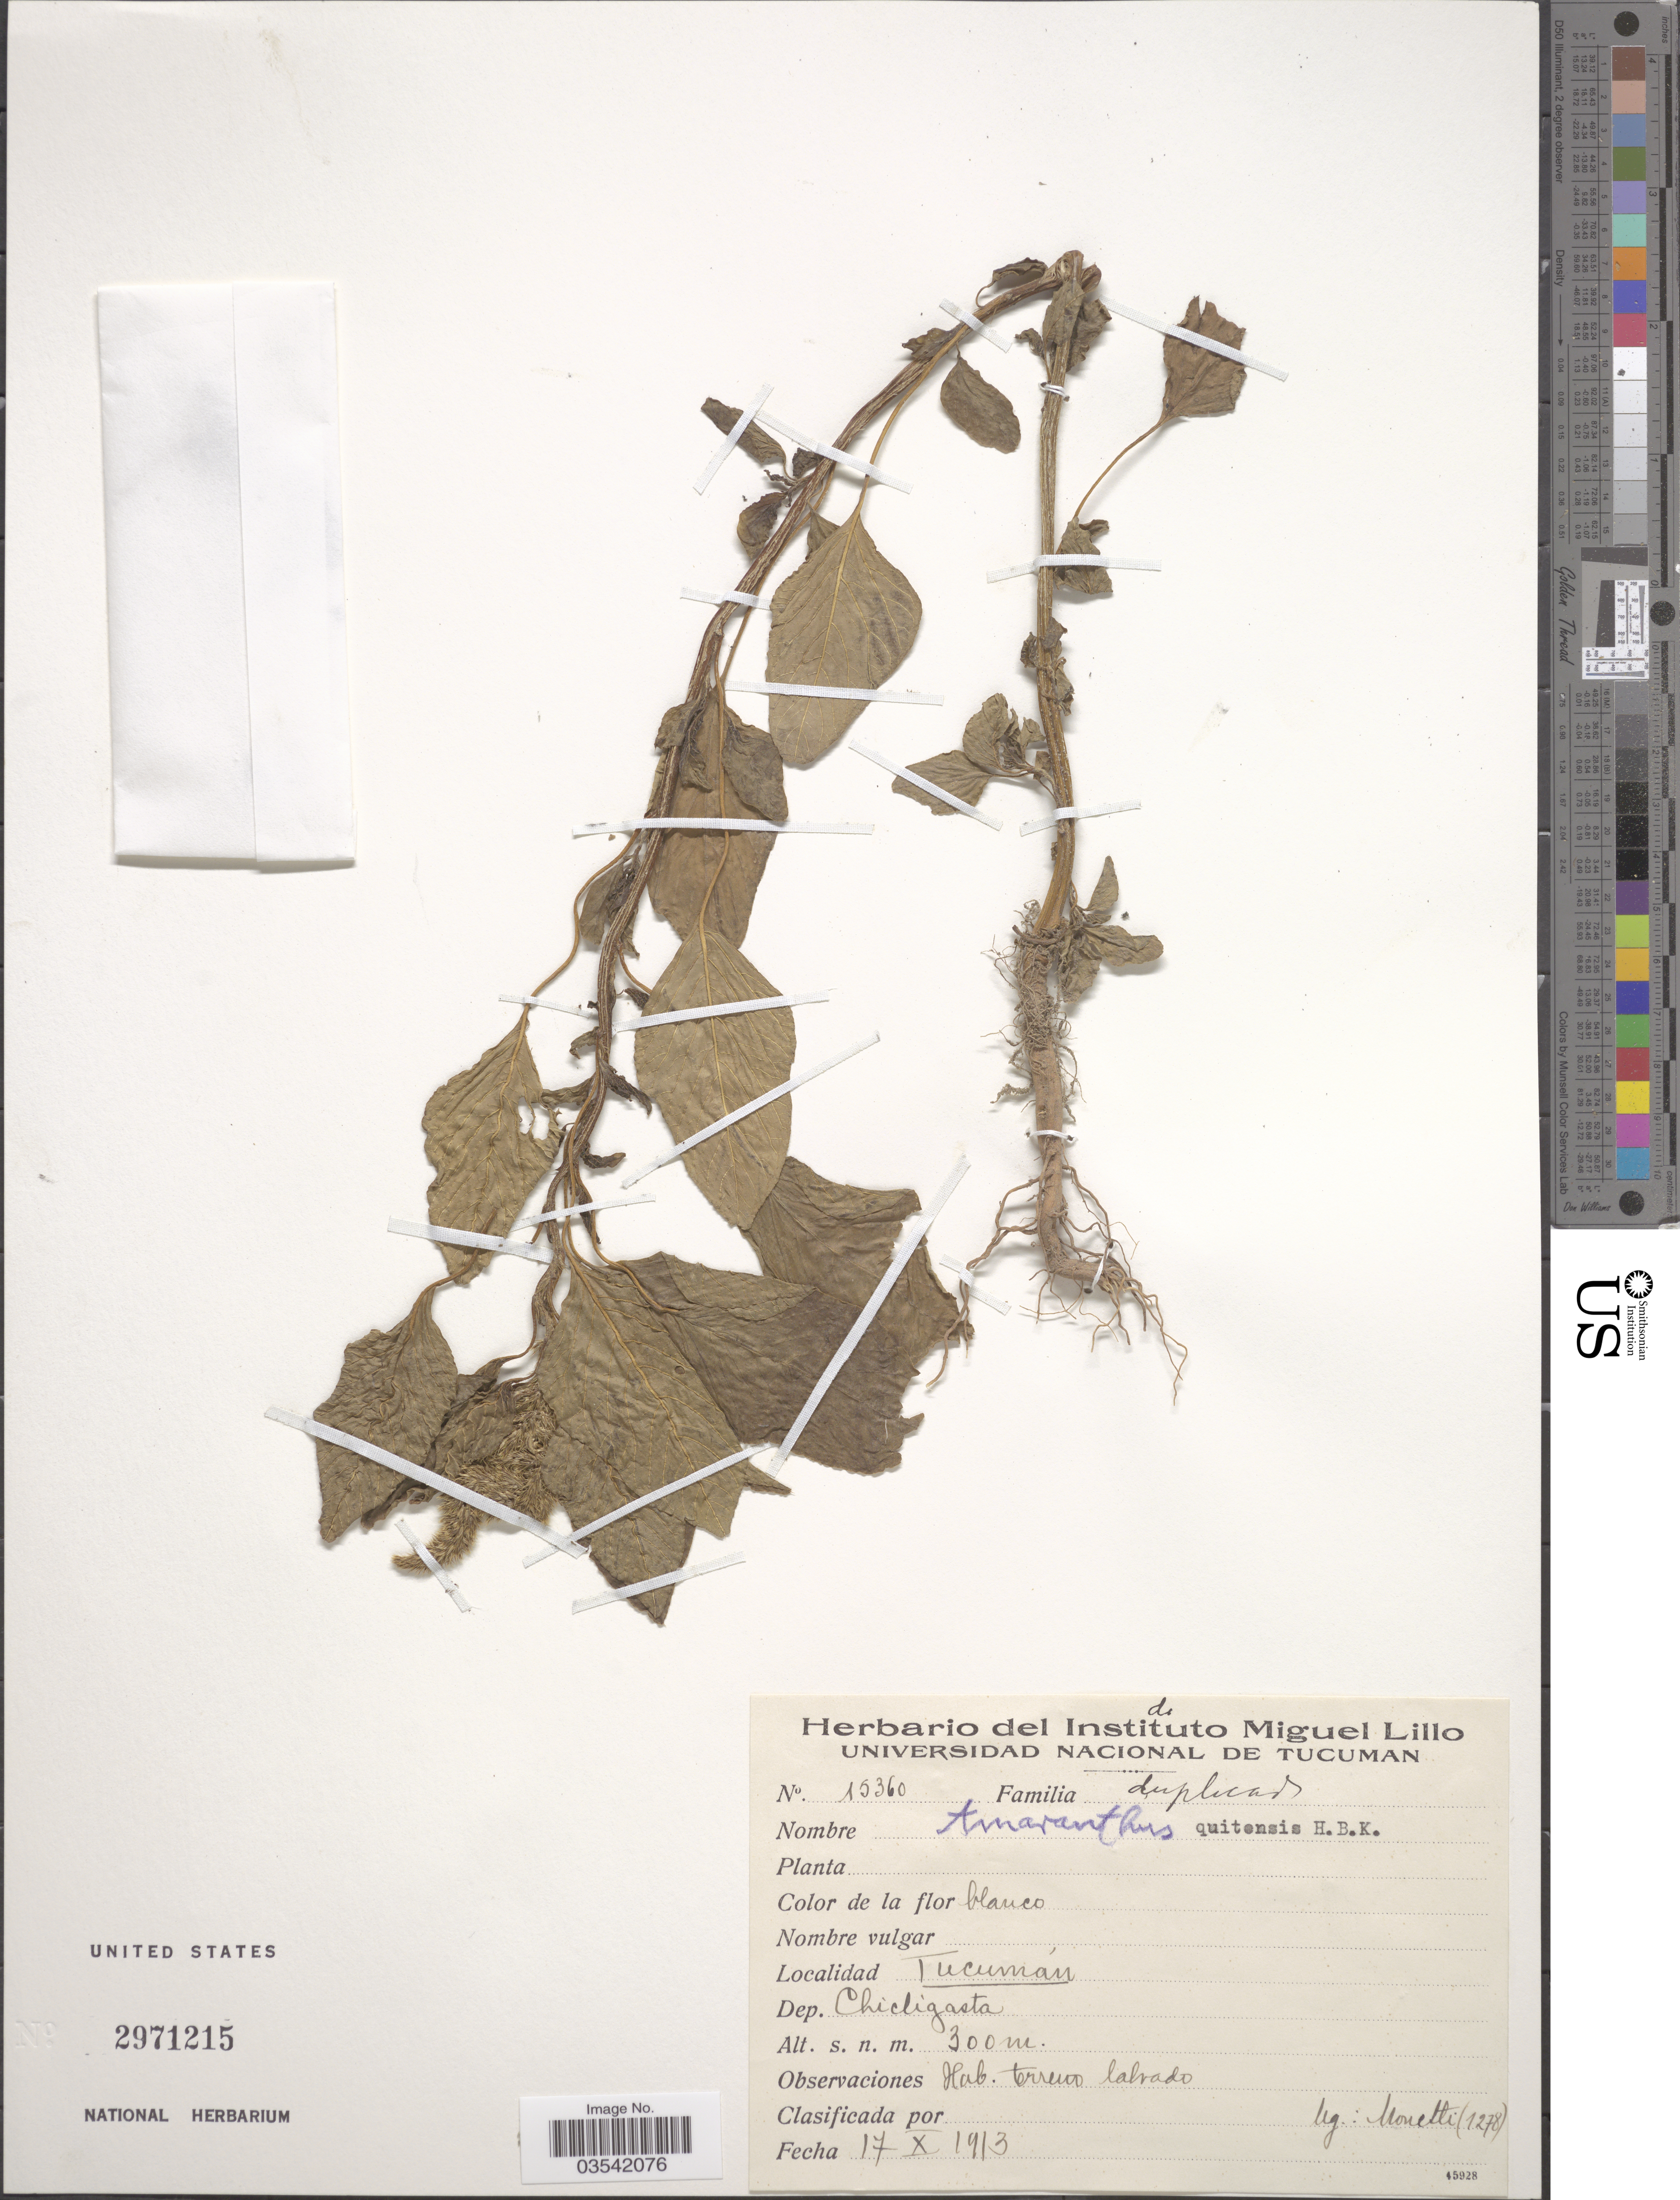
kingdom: Plantae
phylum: Tracheophyta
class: Magnoliopsida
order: Caryophyllales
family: Amaranthaceae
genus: Amaranthus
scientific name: Amaranthus quitensis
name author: Kunth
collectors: Monetti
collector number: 1278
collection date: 1913-10-17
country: Argentina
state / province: Tucuman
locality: Dep. Chicligasta.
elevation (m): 300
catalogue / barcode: US 2971215